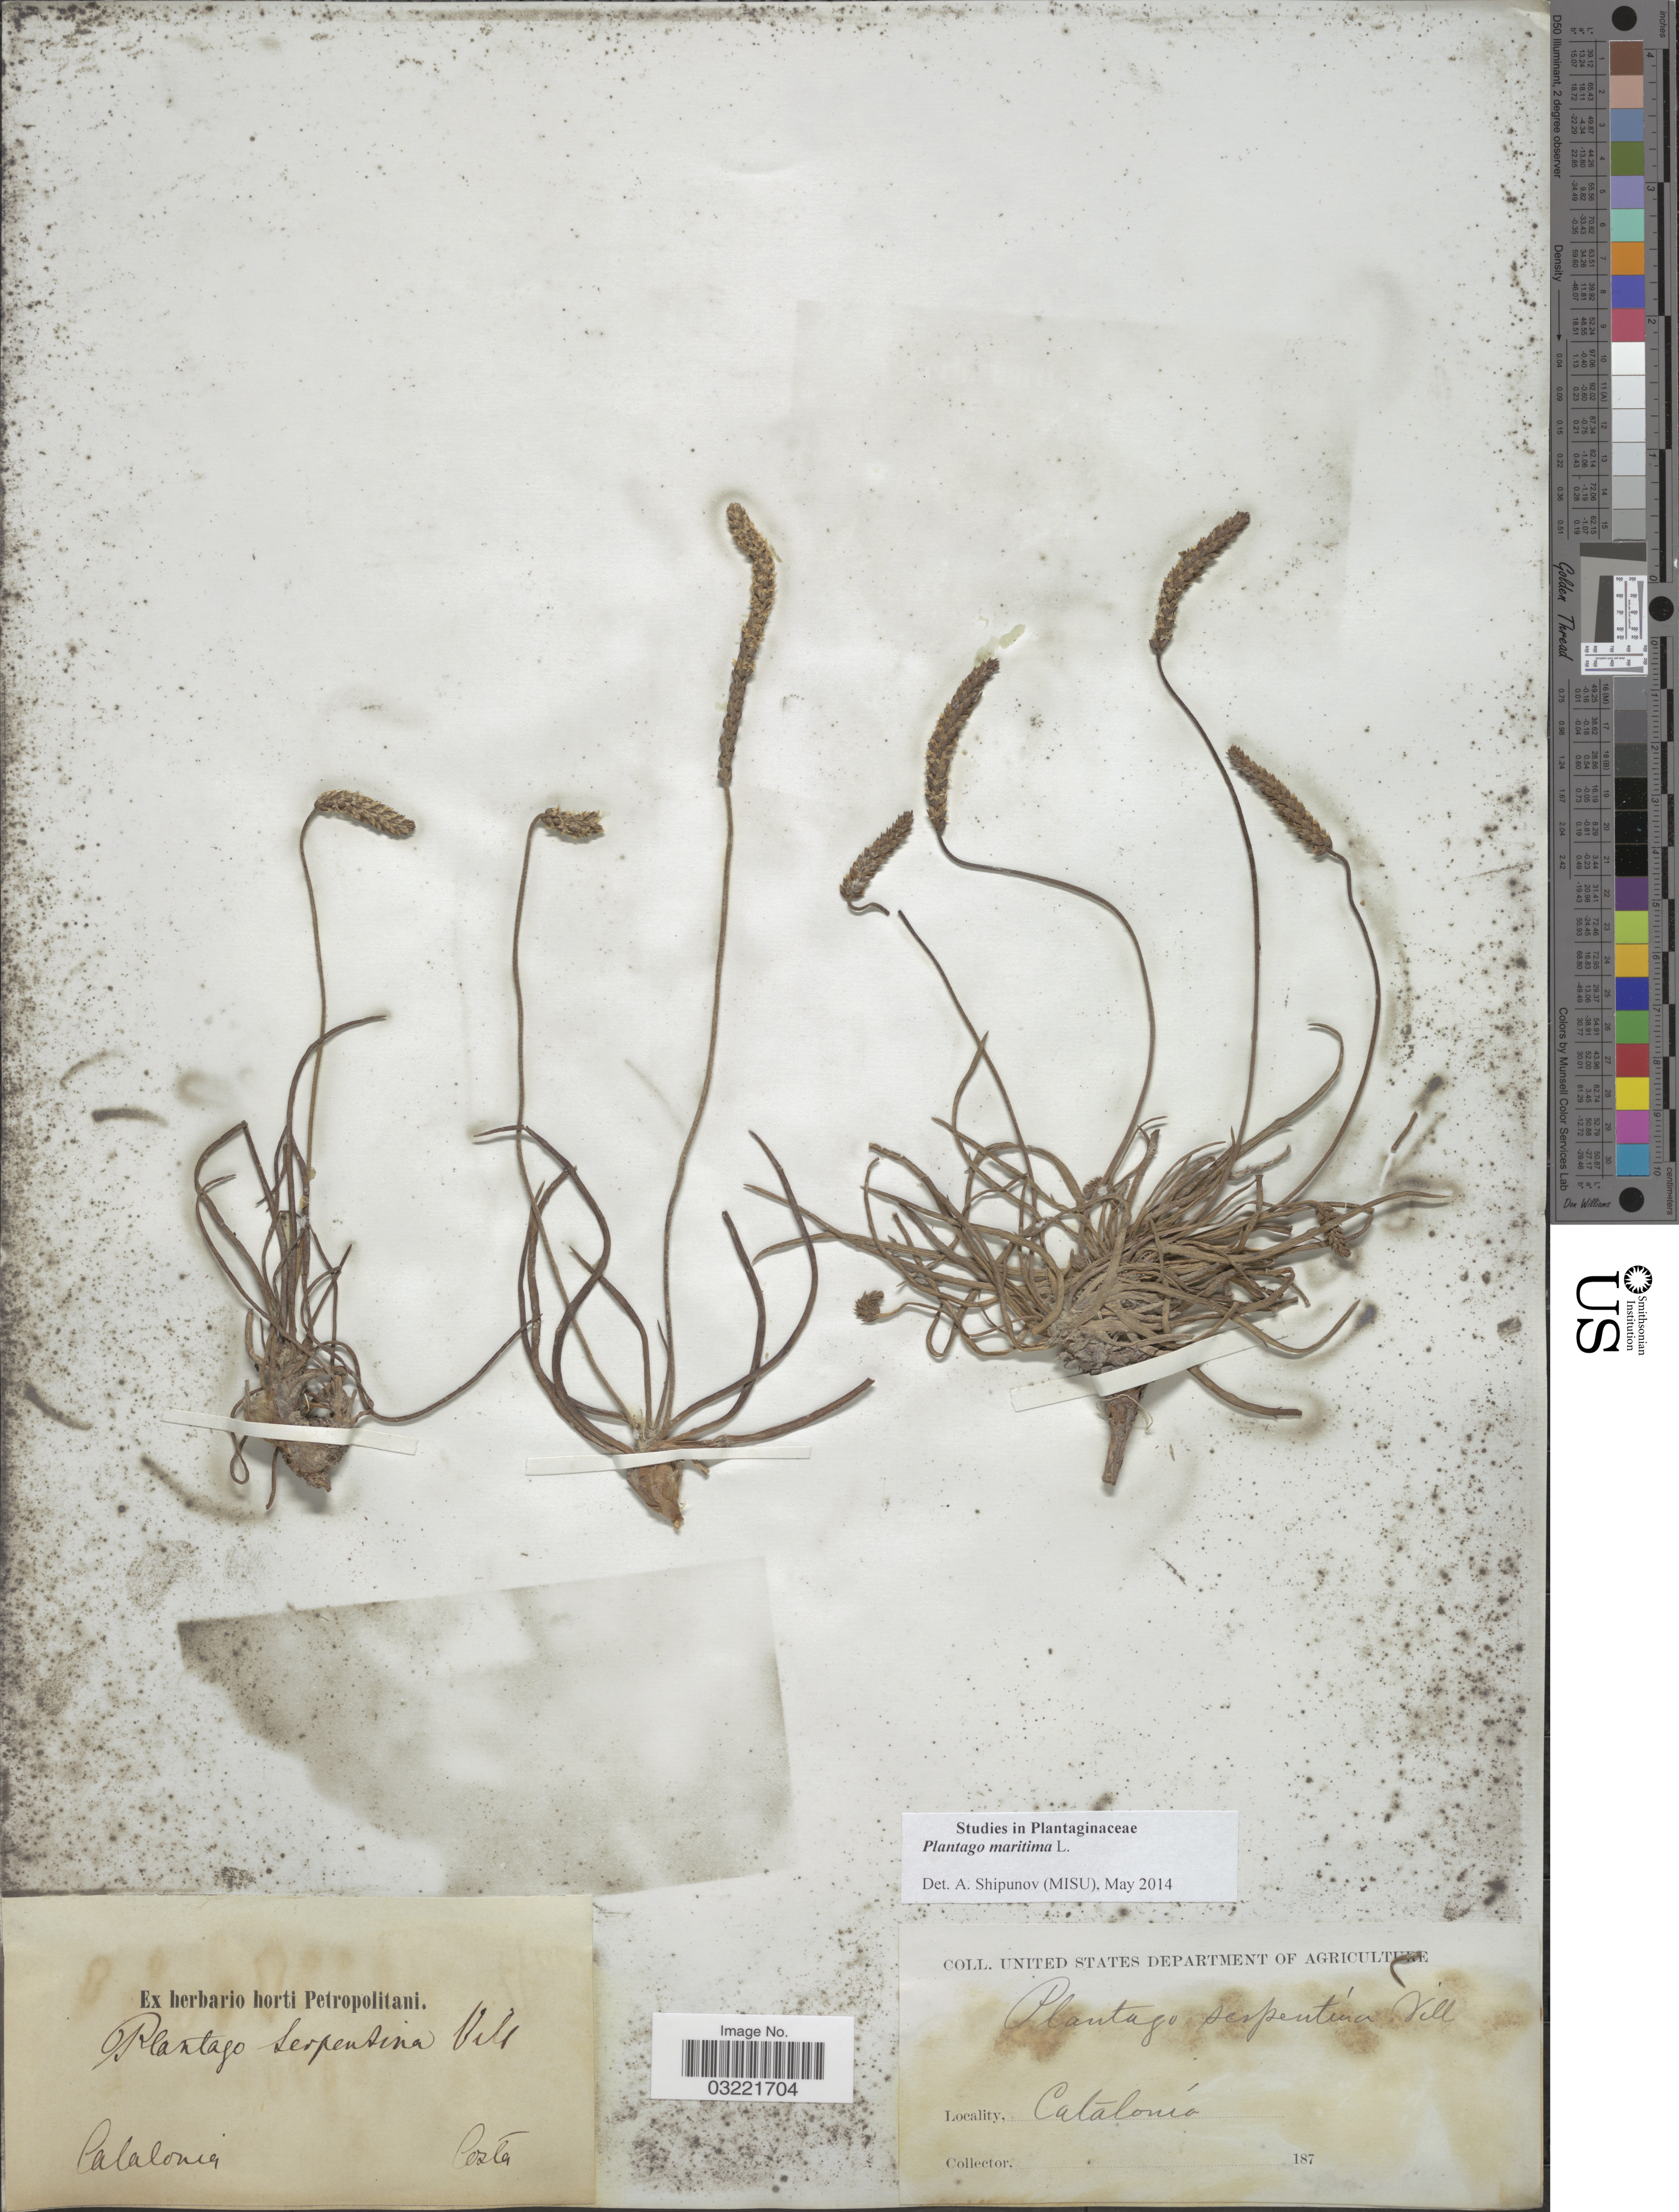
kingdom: Plantae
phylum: Tracheophyta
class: Magnoliopsida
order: Lamiales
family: Plantaginaceae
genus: Plantago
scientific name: Plantago maritima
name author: L.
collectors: -. Costa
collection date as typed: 187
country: Spain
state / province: Catalunya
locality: Catalonía.